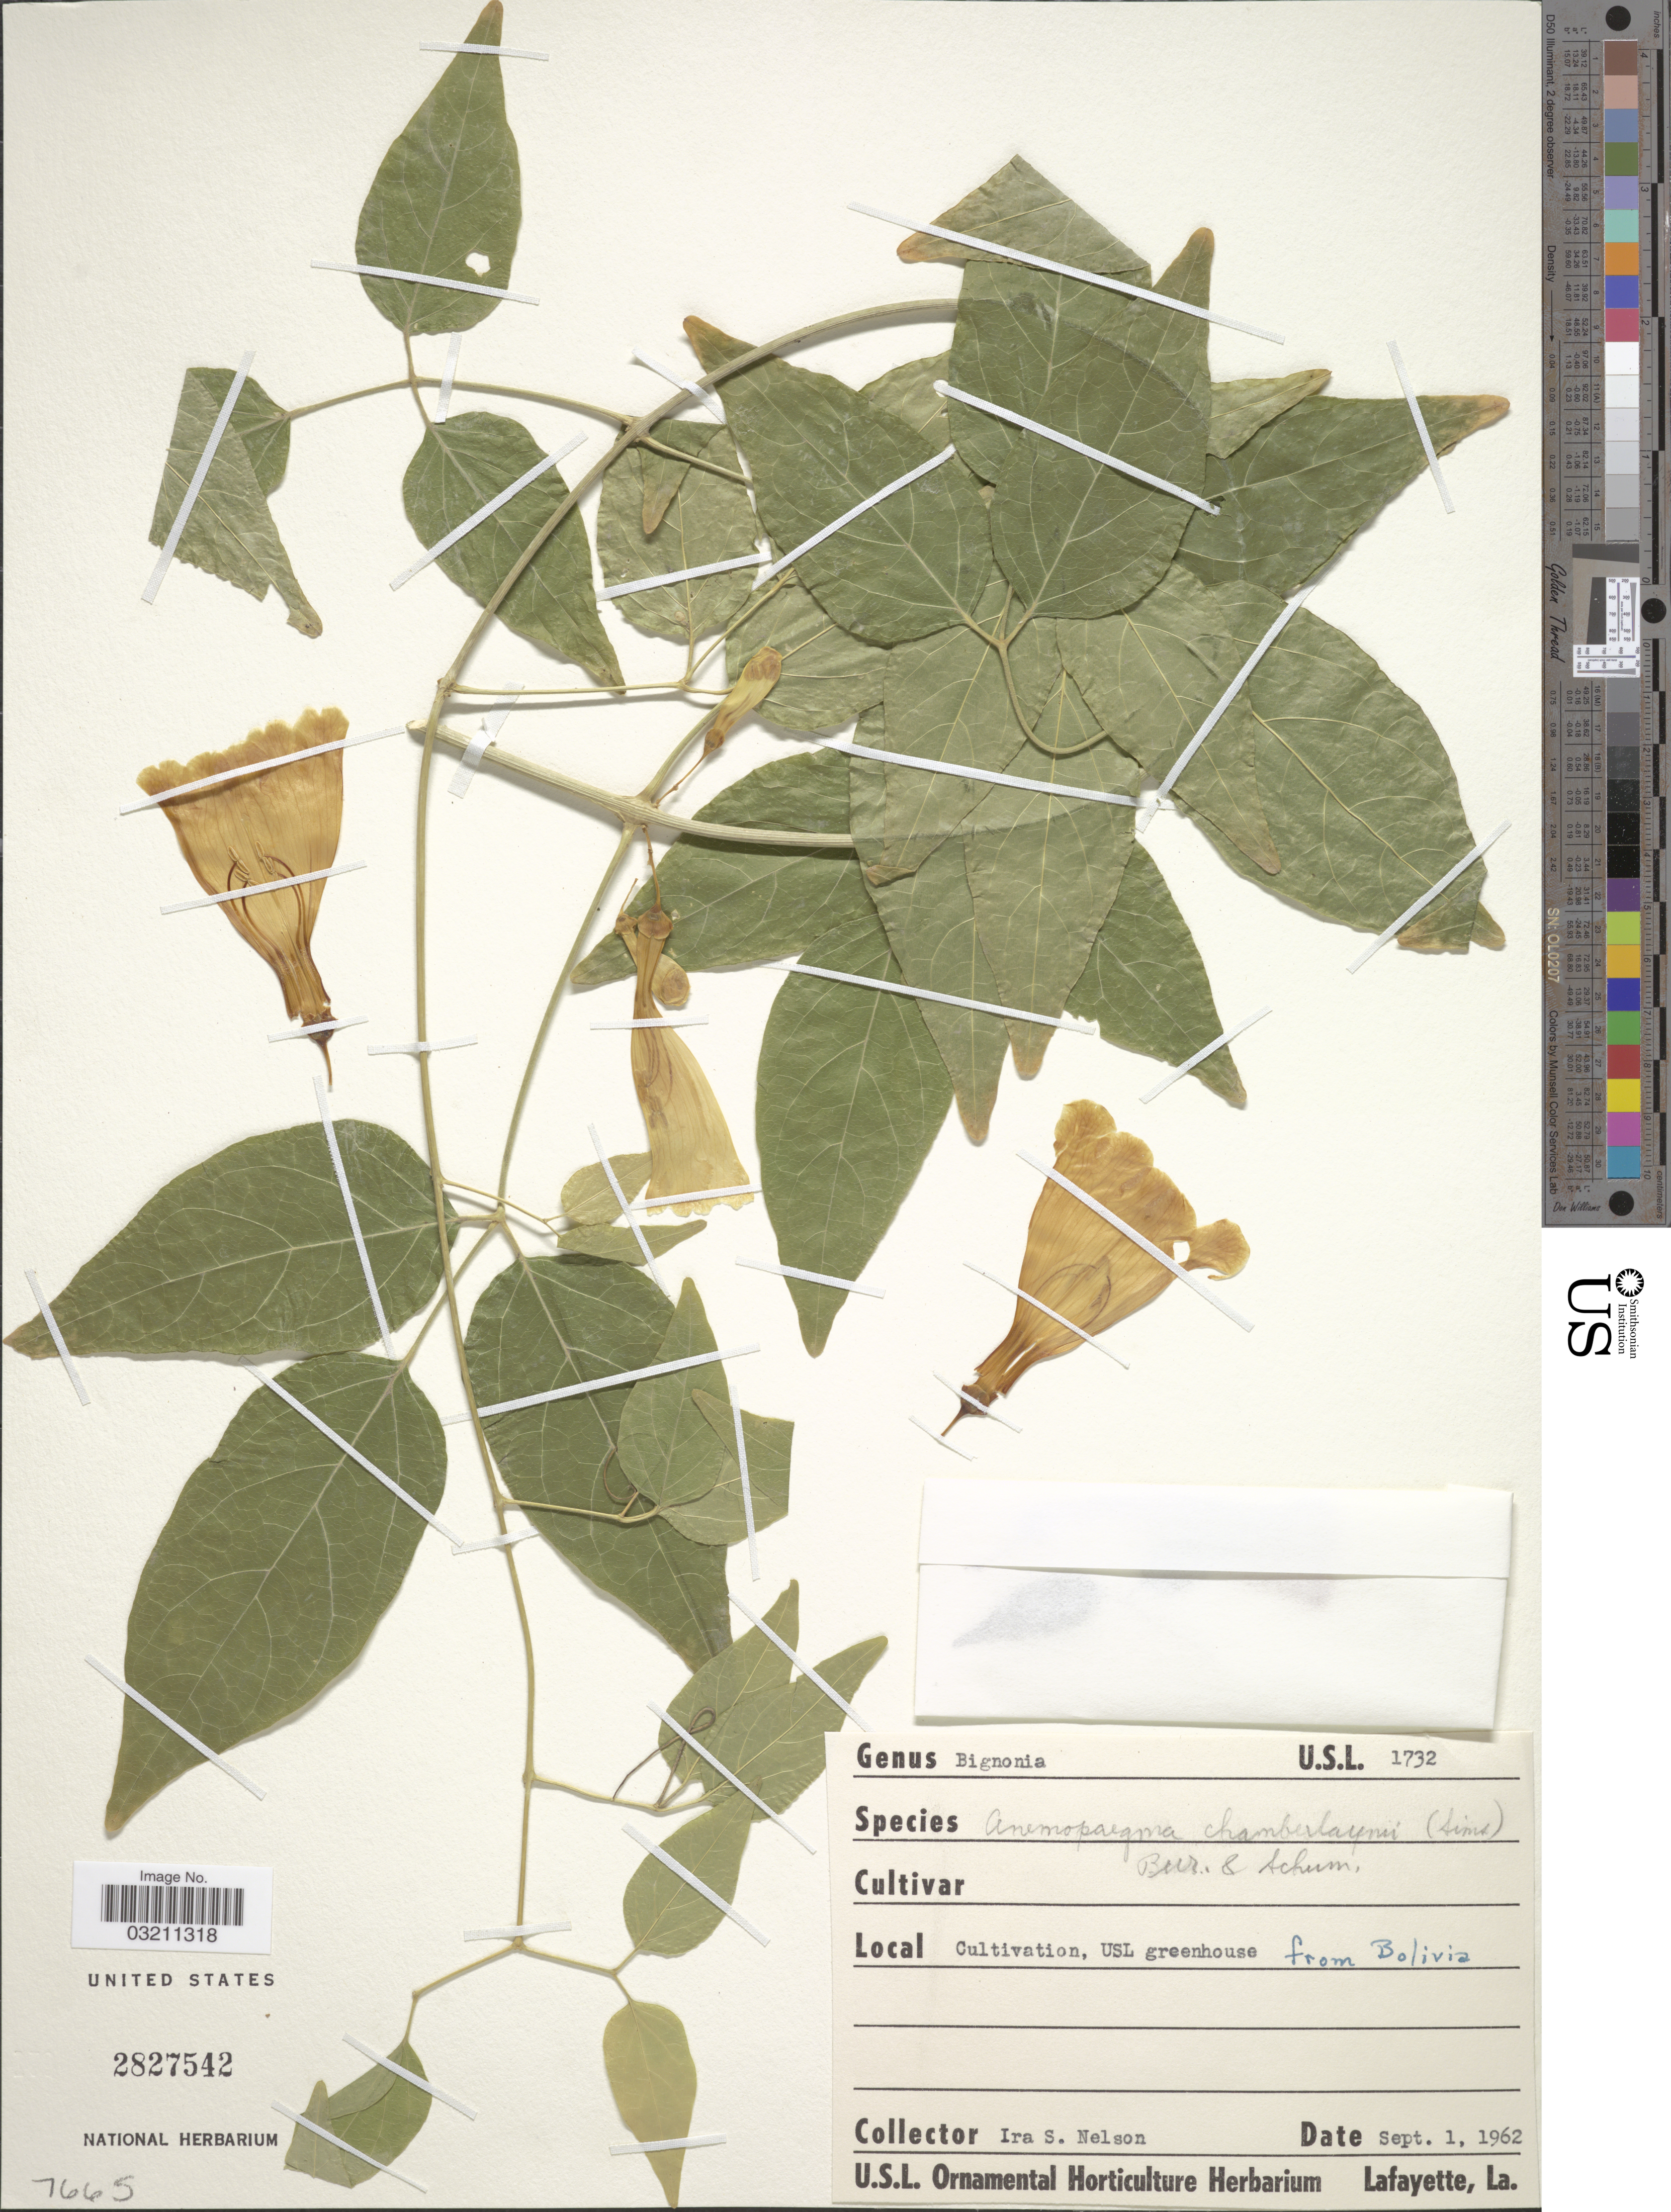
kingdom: Plantae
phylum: Tracheophyta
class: Magnoliopsida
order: Lamiales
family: Bignoniaceae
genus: Anemopaegma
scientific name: Anemopaegma chamberlaynii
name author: (Sims) Bureau & K. Schum.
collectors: I. S. Nelson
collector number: U.S.L. 1732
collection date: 1962-09-01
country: United States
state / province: Louisiana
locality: USL greenhouse.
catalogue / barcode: US 2827542